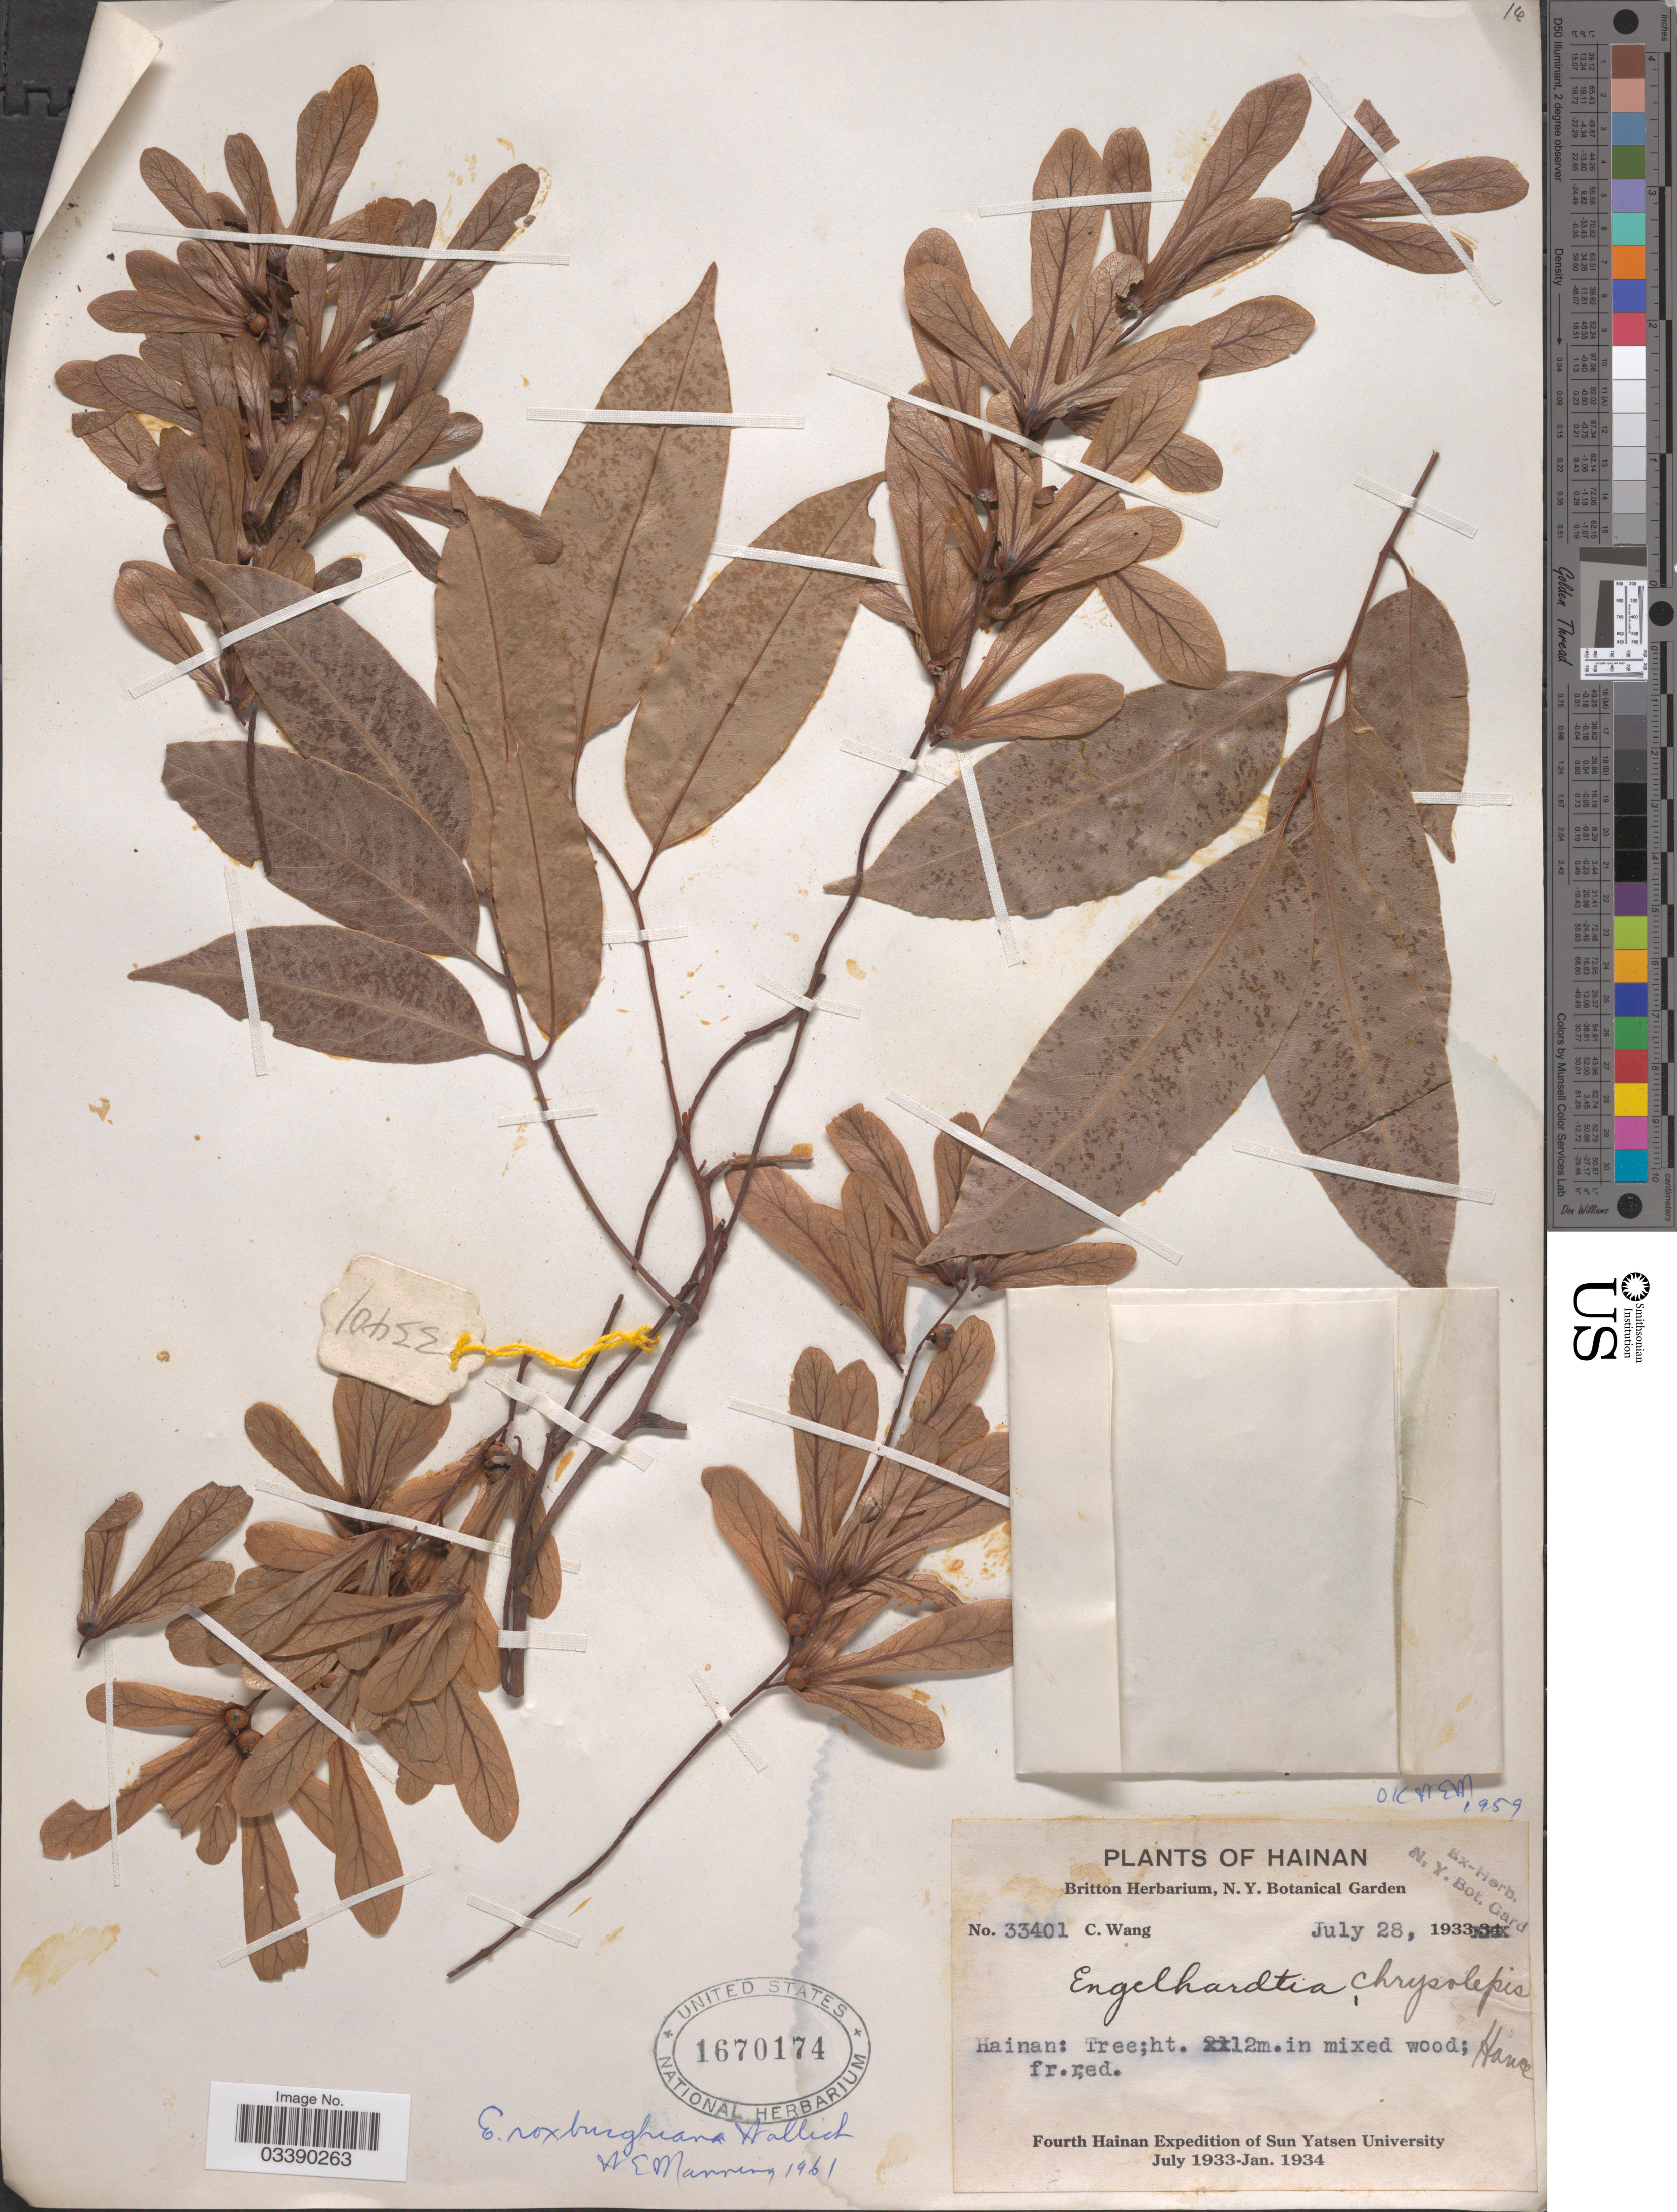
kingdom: Plantae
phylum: Tracheophyta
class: Magnoliopsida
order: Fagales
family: Juglandaceae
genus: Engelhardia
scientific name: Engelhardia roxburghiana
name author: Lindl.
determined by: Strong, M. T., (US), Smithsonian Institution - National Museum of Natural History (UNITED STATES)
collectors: C. Wang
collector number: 33401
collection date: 1933-07-28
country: China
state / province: Hainan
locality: Hainan. Hance [unsure placement].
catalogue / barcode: US 1670174